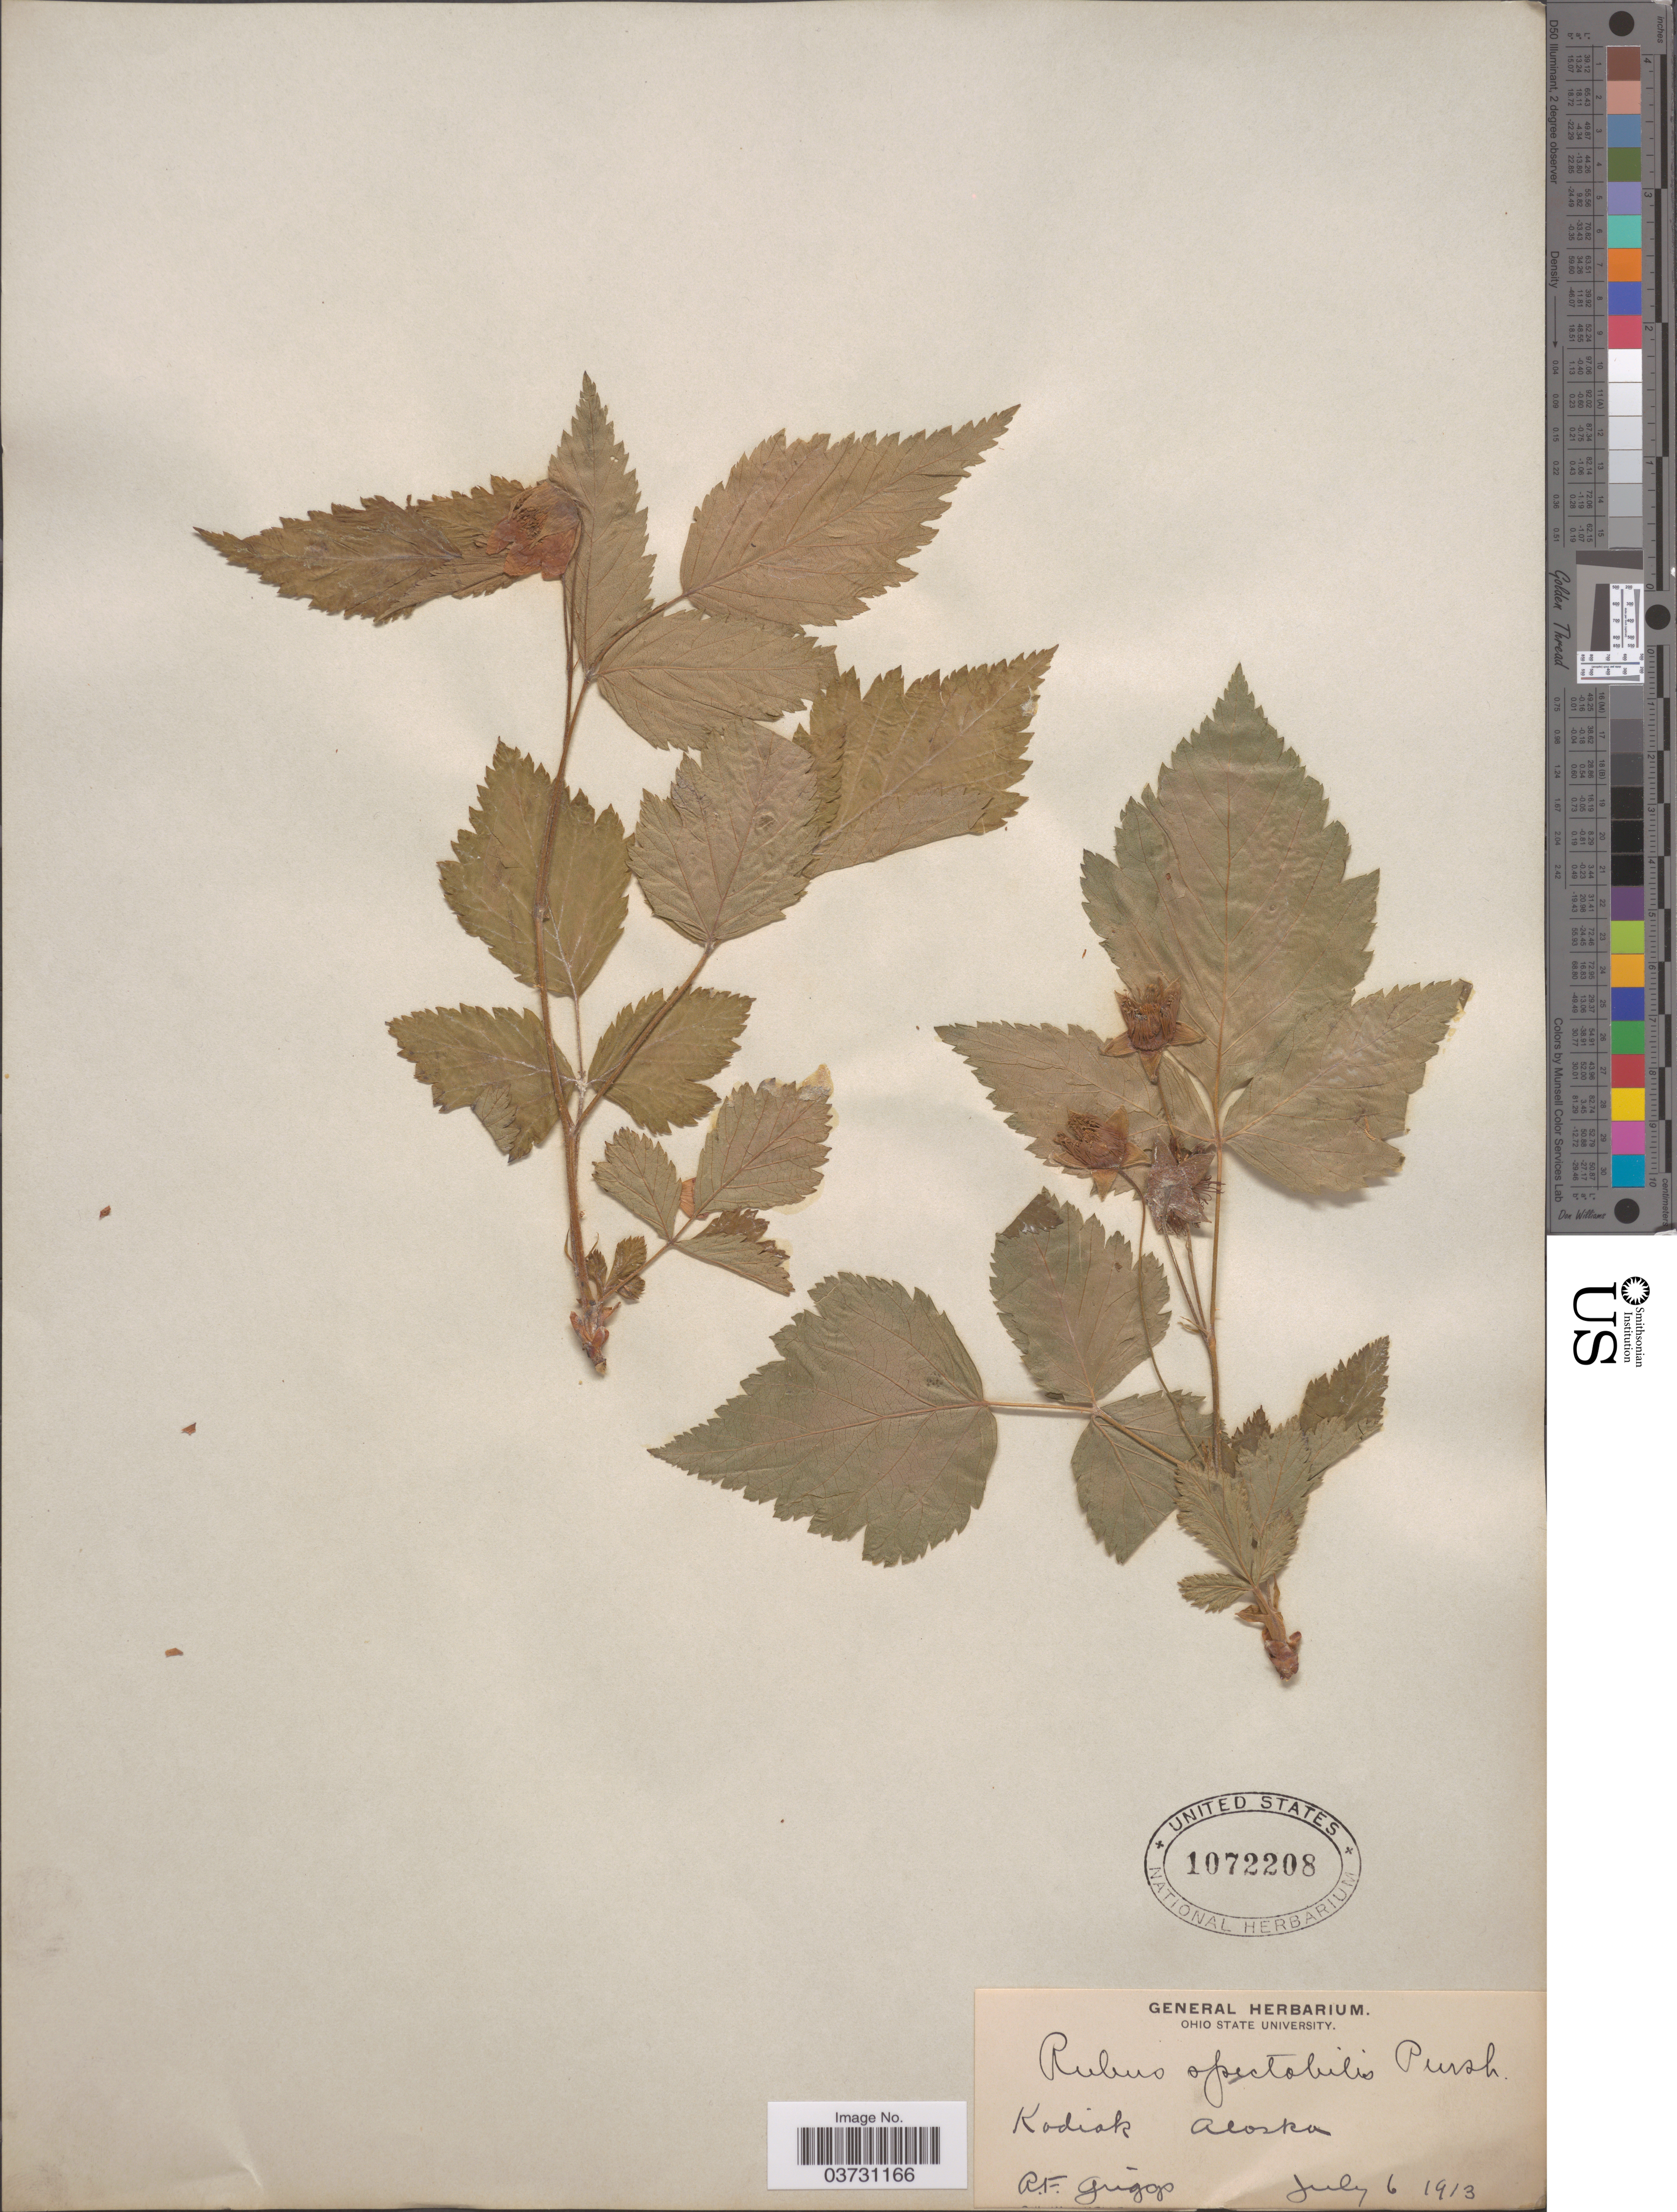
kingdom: Plantae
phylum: Tracheophyta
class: Magnoliopsida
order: Rosales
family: Rosaceae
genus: Rubus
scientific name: Rubus spectabilis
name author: Pursh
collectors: R. F. Griggs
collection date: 1913-07-06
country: United States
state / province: Alaska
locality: Kodiak.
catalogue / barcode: US 1072208